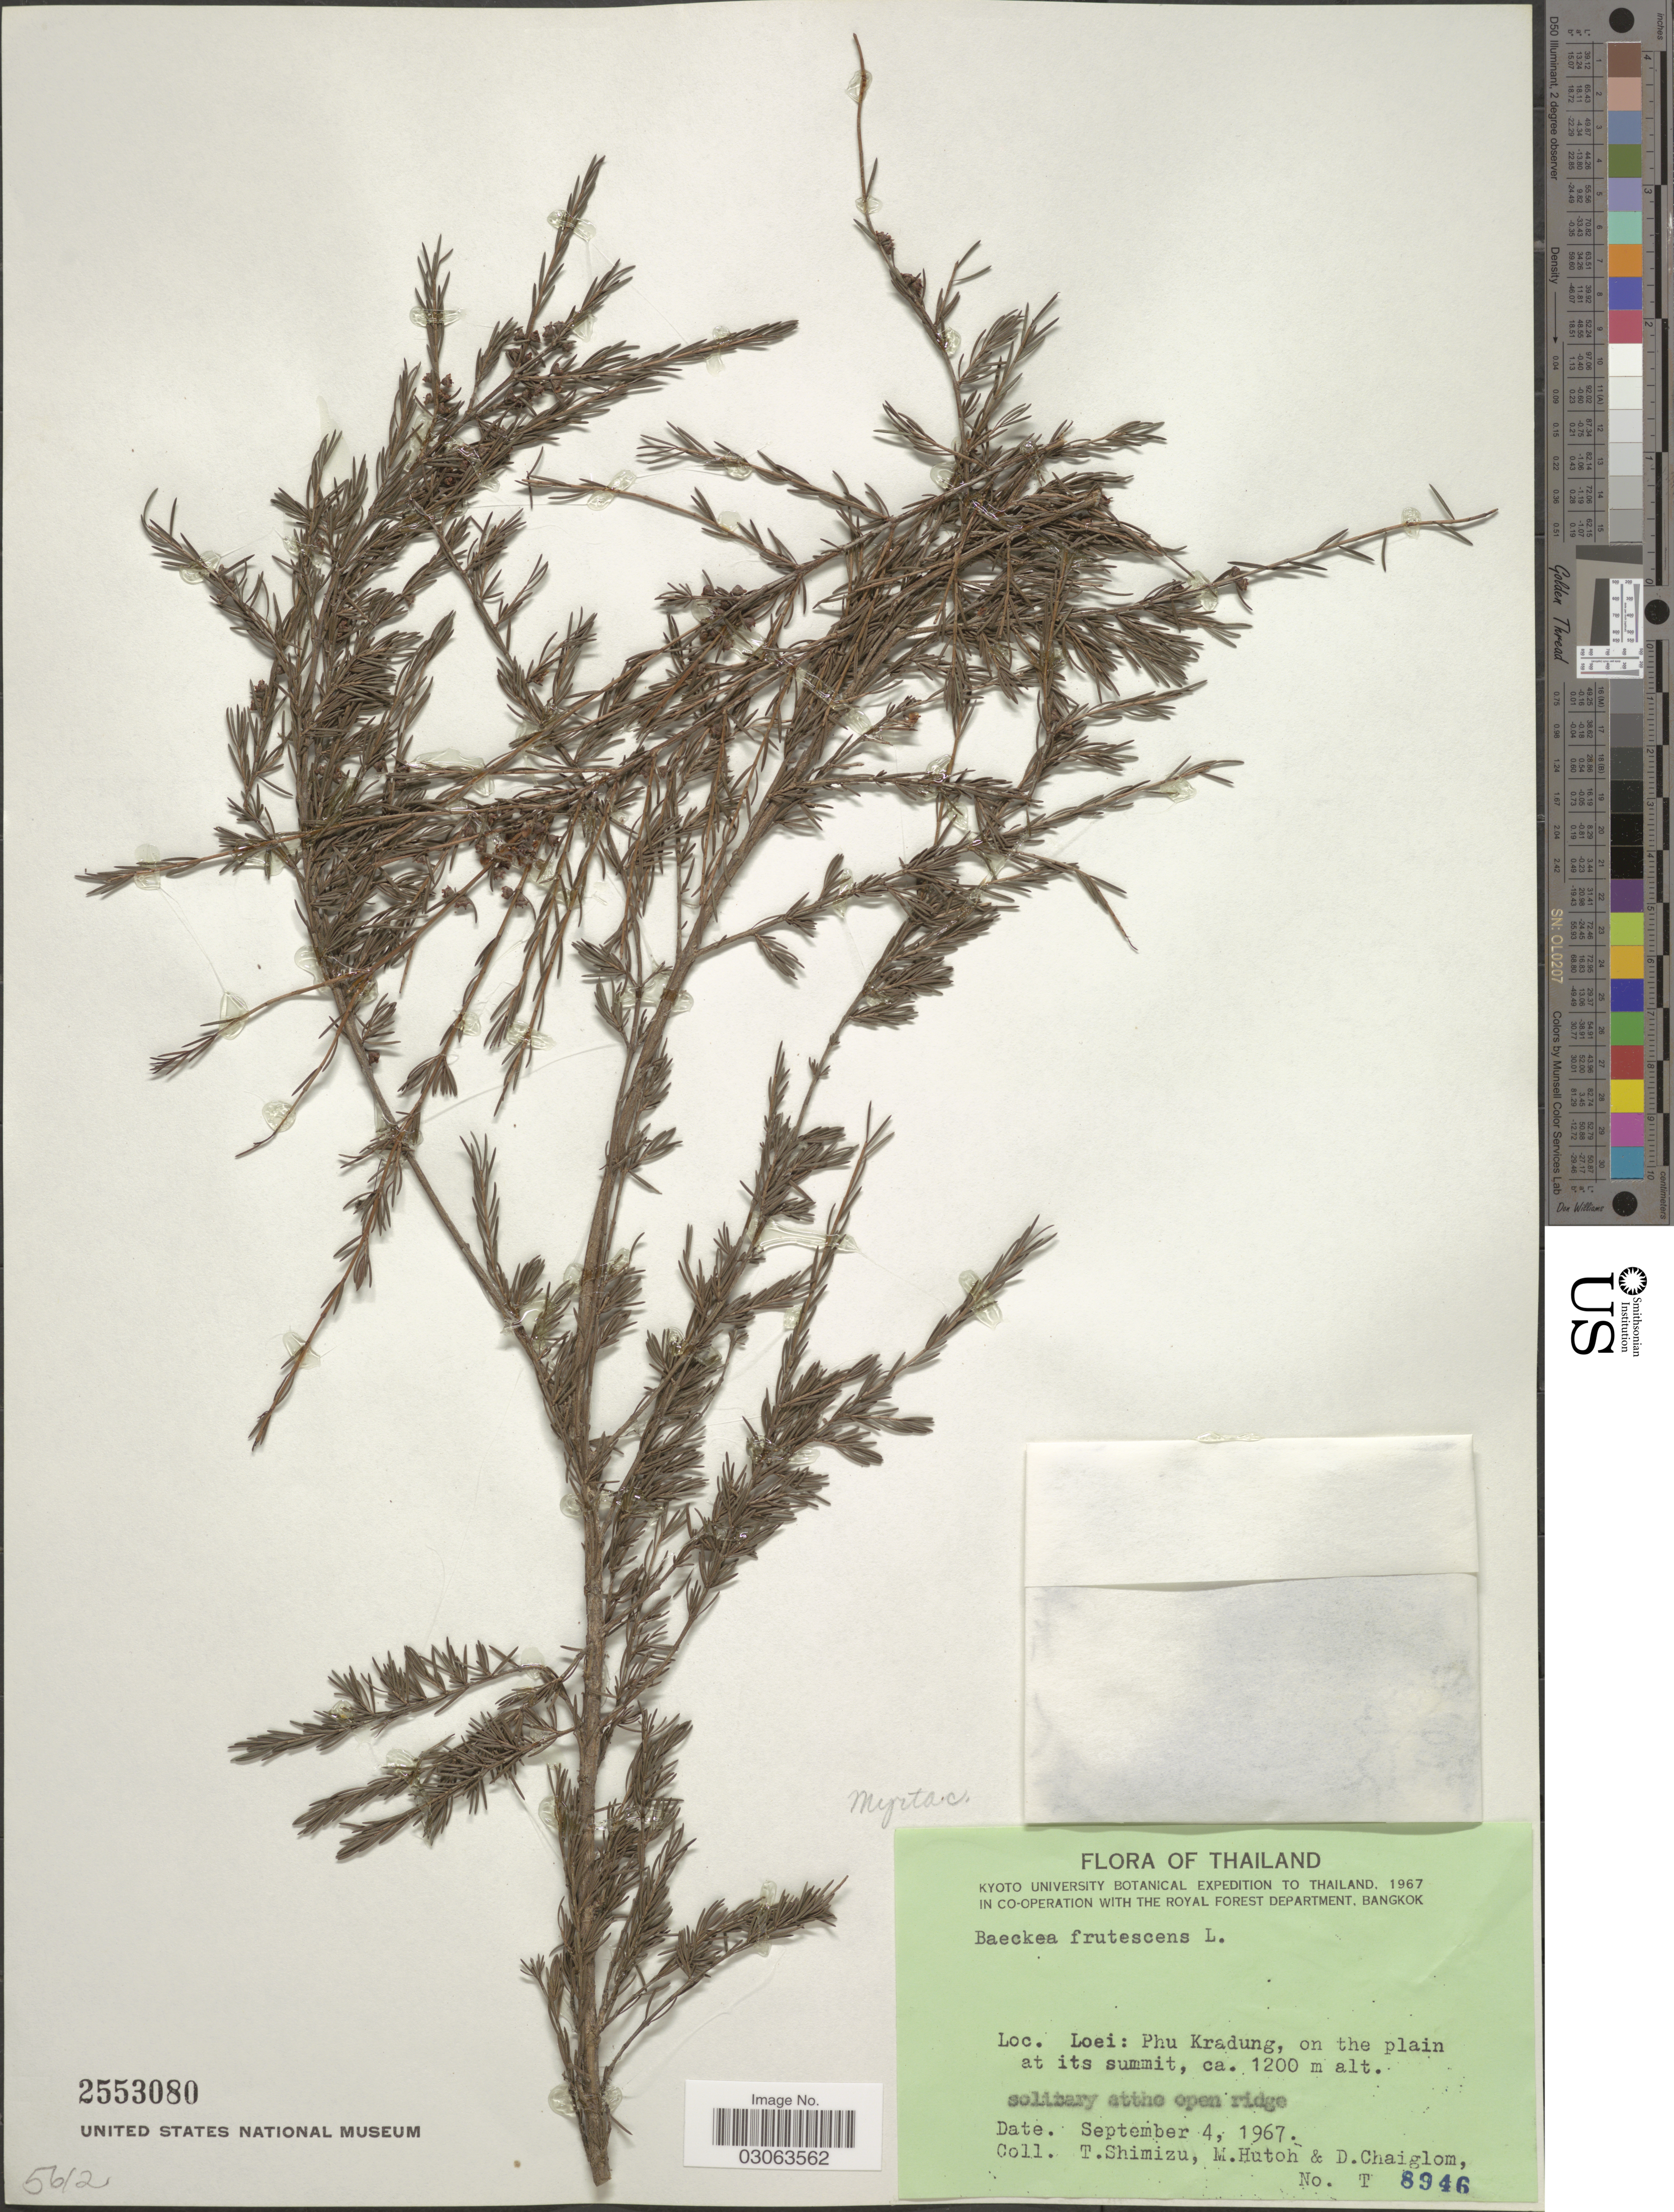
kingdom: Plantae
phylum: Tracheophyta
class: Magnoliopsida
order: Myrtales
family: Myrtaceae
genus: Baeckea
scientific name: Baeckea frutescens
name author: L.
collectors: T. Shimizu, M. Hutoh & D. Chaiglom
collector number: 8946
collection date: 1967-09-04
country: Thailand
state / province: Loei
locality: Phu Kradung, on the plain at its summit.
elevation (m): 1200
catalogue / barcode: US 2553080